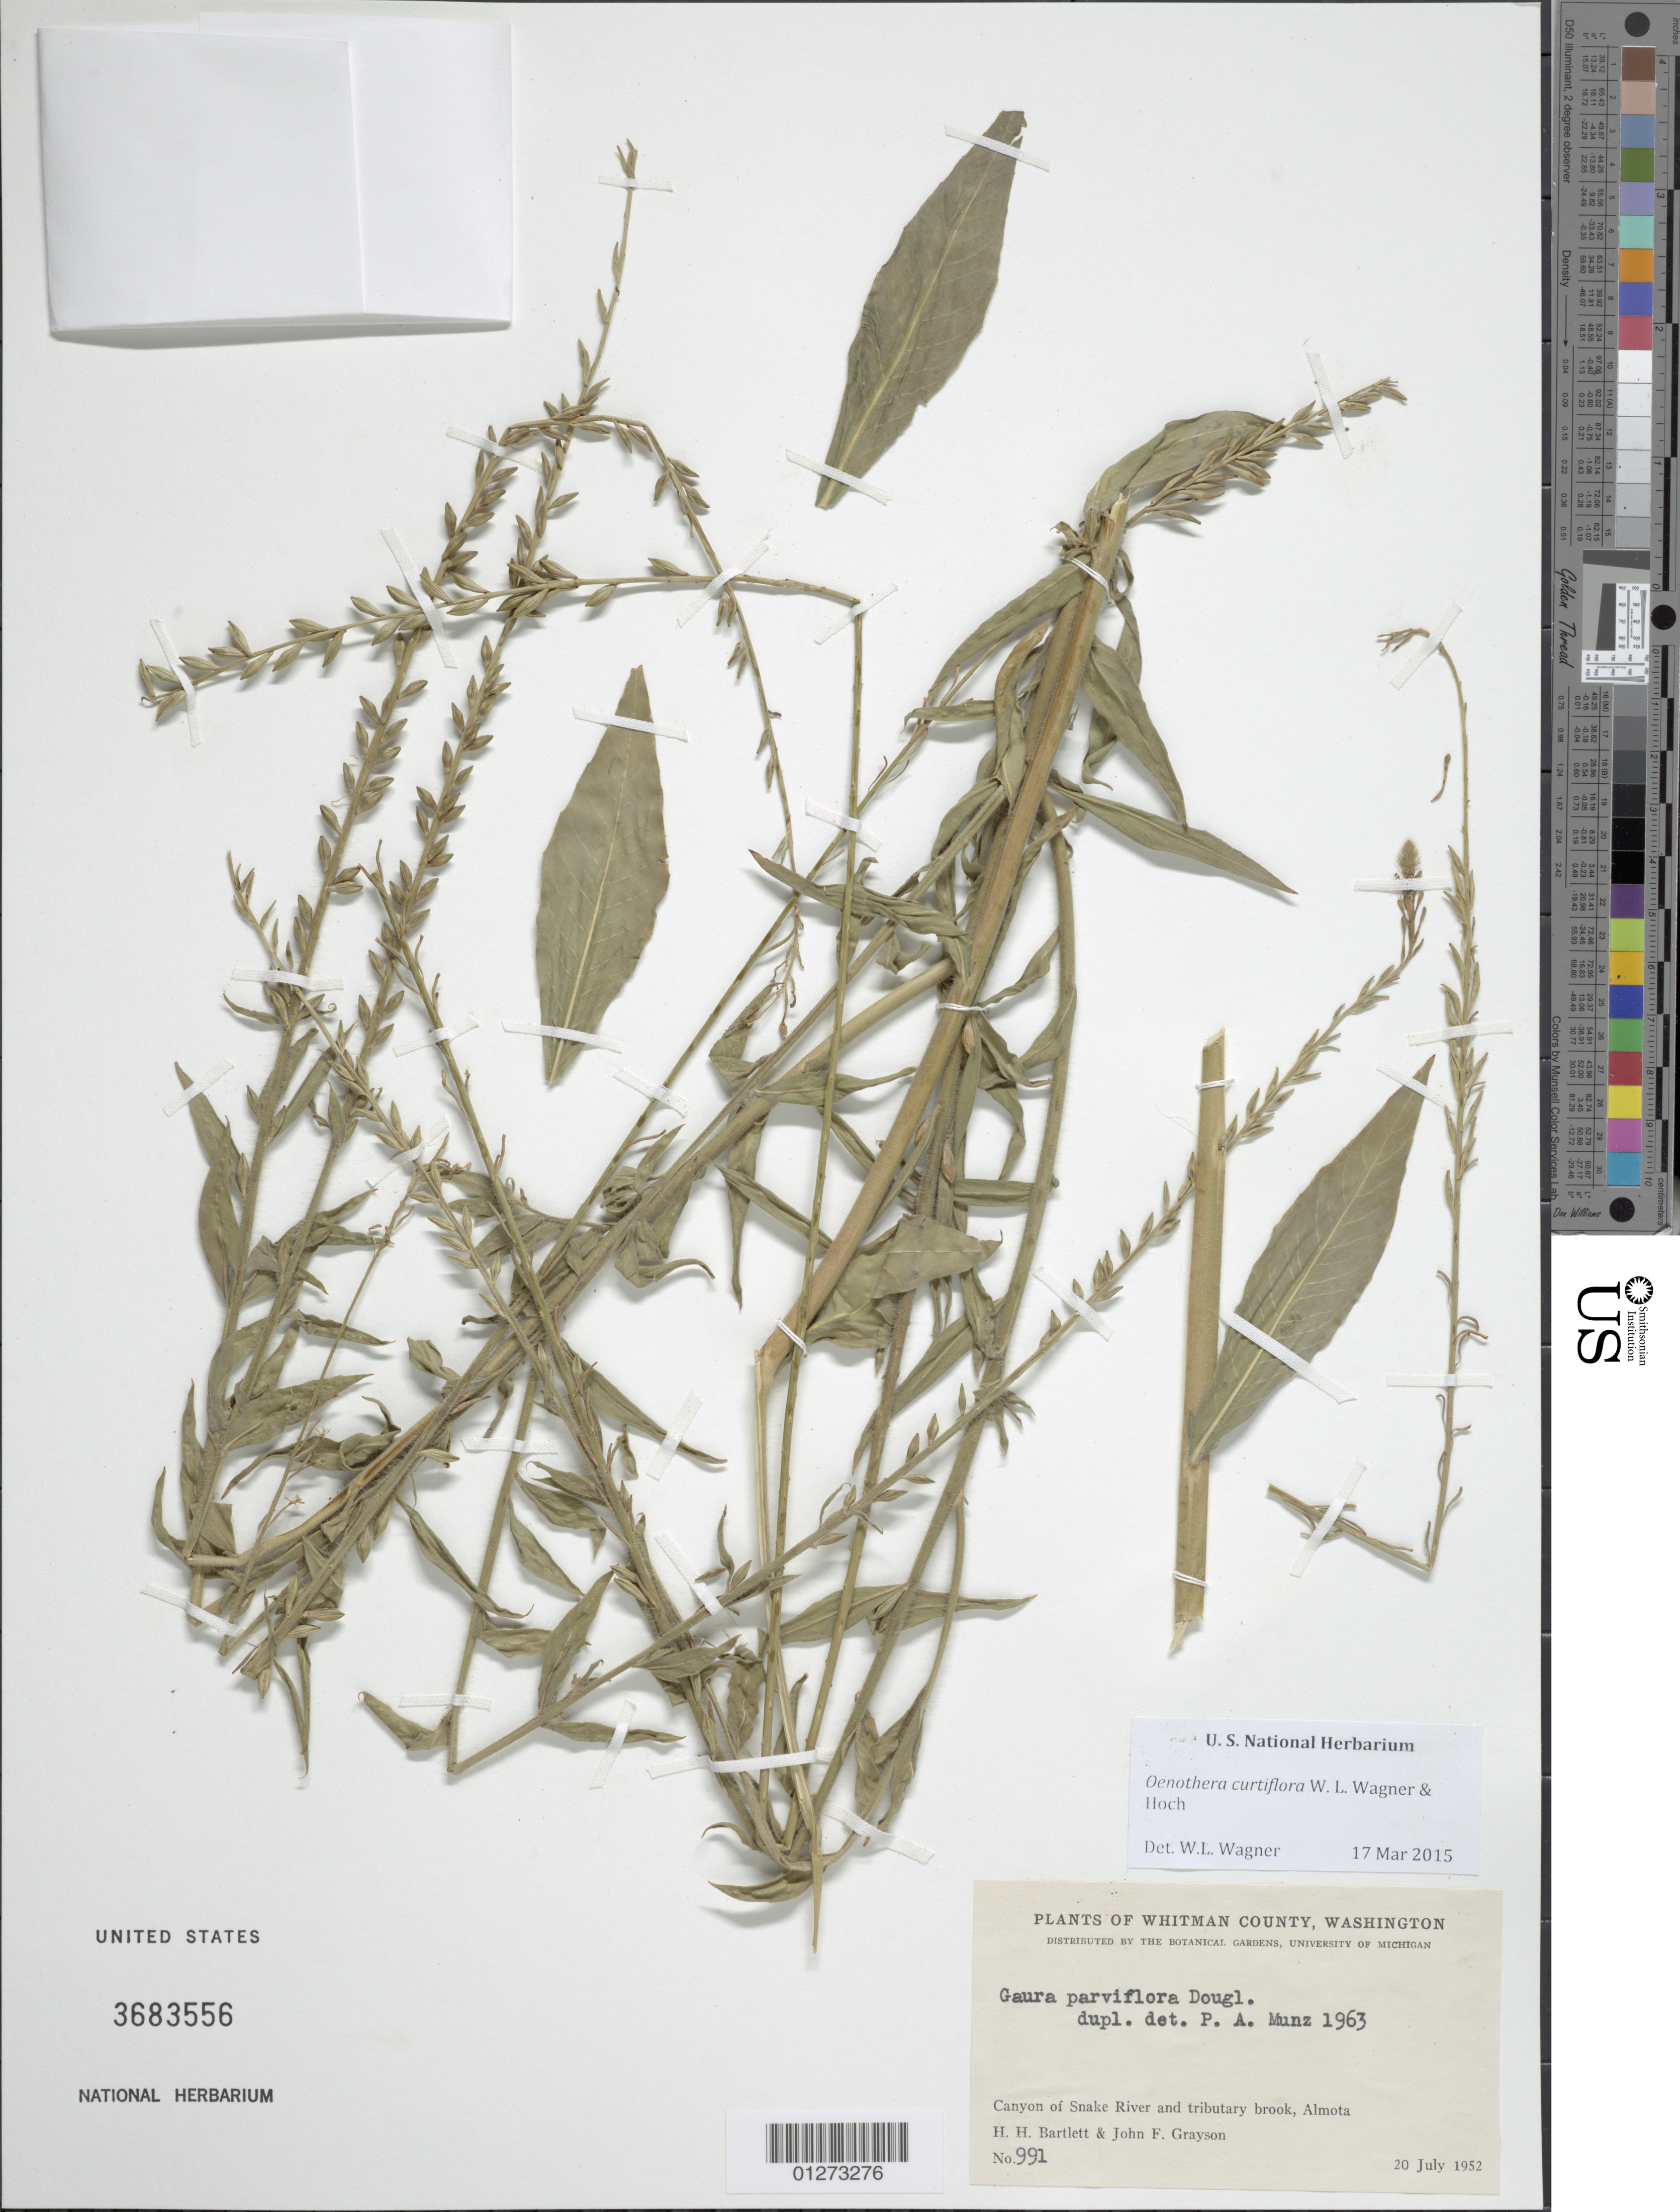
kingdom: Plantae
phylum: Tracheophyta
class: Magnoliopsida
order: Myrtales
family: Onagraceae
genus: Oenothera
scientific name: Oenothera curtiflora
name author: W.L. Wagner & Hoch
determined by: Wagner, W. L., (BOT), Smithsonian Institution - National Museum of Natural History (UNITED STATES)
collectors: H. H. Bartlett & J. Grayson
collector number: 991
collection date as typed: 20 Jul 1952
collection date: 1952-07-20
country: United States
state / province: Washington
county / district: Whitman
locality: Canyon of Snake river and tributary brook, Almota.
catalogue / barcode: US 363556